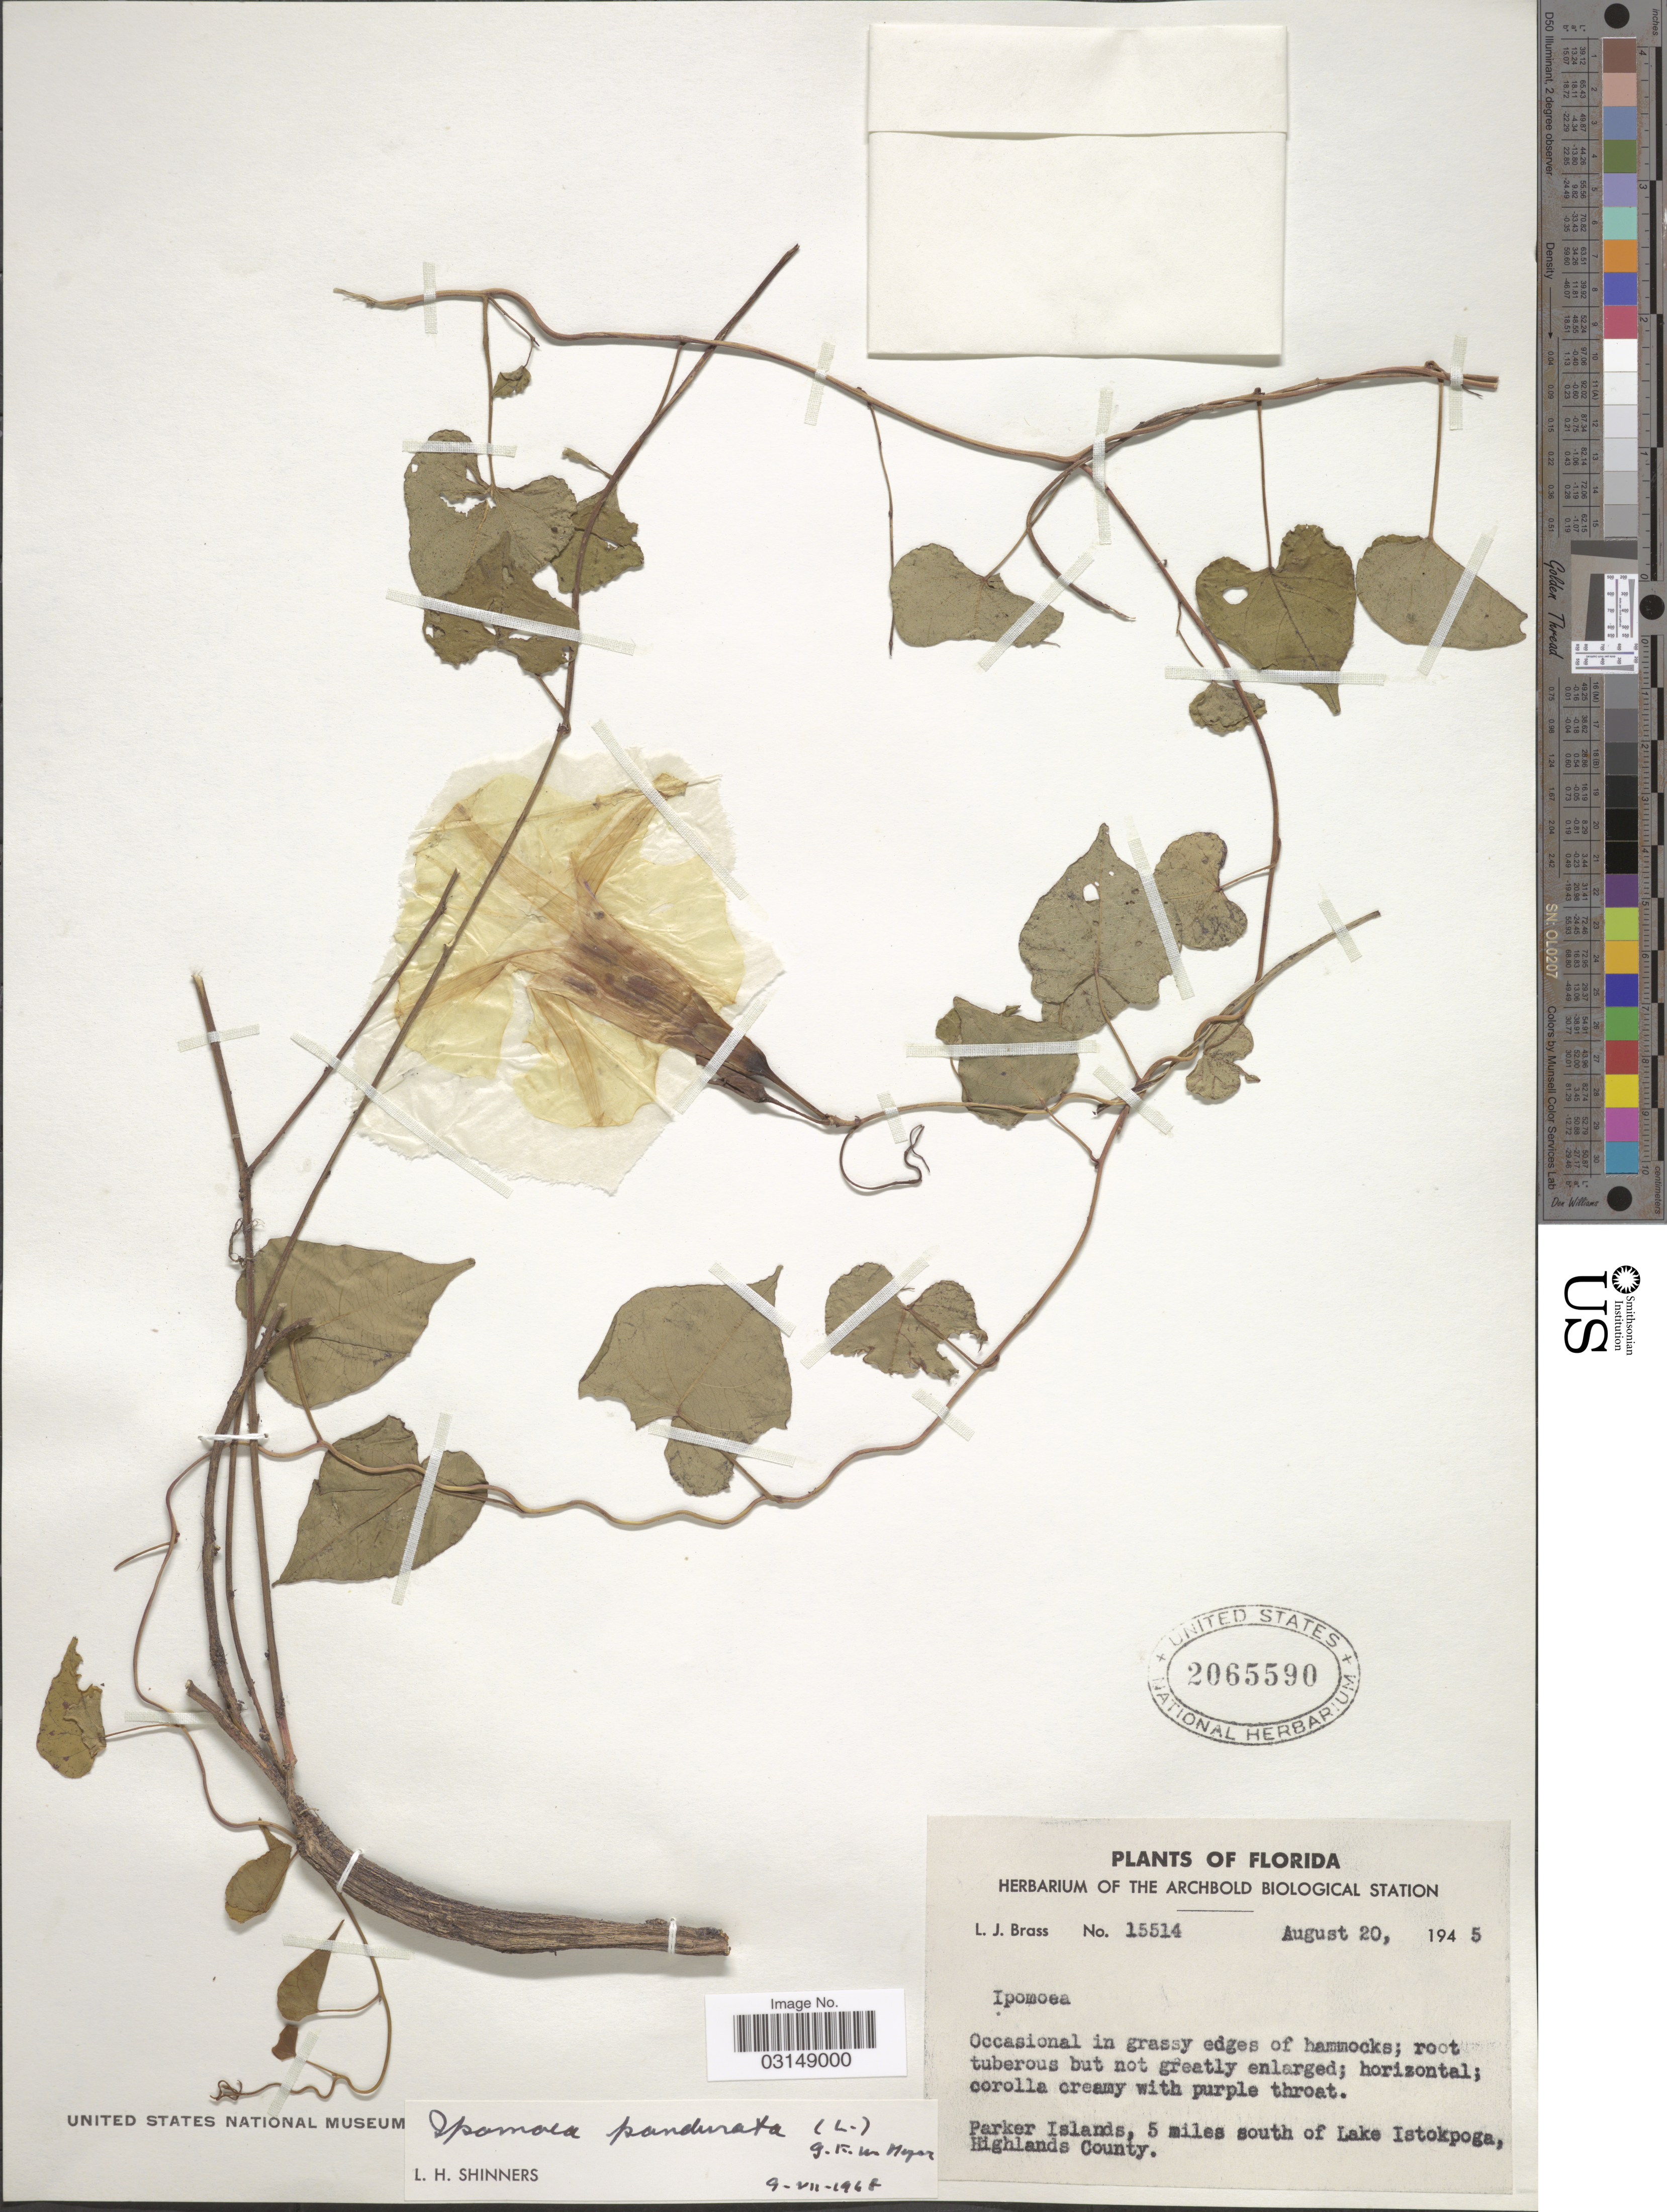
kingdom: Plantae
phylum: Tracheophyta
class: Magnoliopsida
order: Solanales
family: Convolvulaceae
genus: Ipomoea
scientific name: Ipomoea pandurata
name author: (L.) G. Mey.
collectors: L. J. Brass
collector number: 15514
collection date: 1945-08-20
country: United States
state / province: Florida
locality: Parker Islands, 5 miles south of Lake Istokpoga, Highlands County.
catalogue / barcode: US 2065590